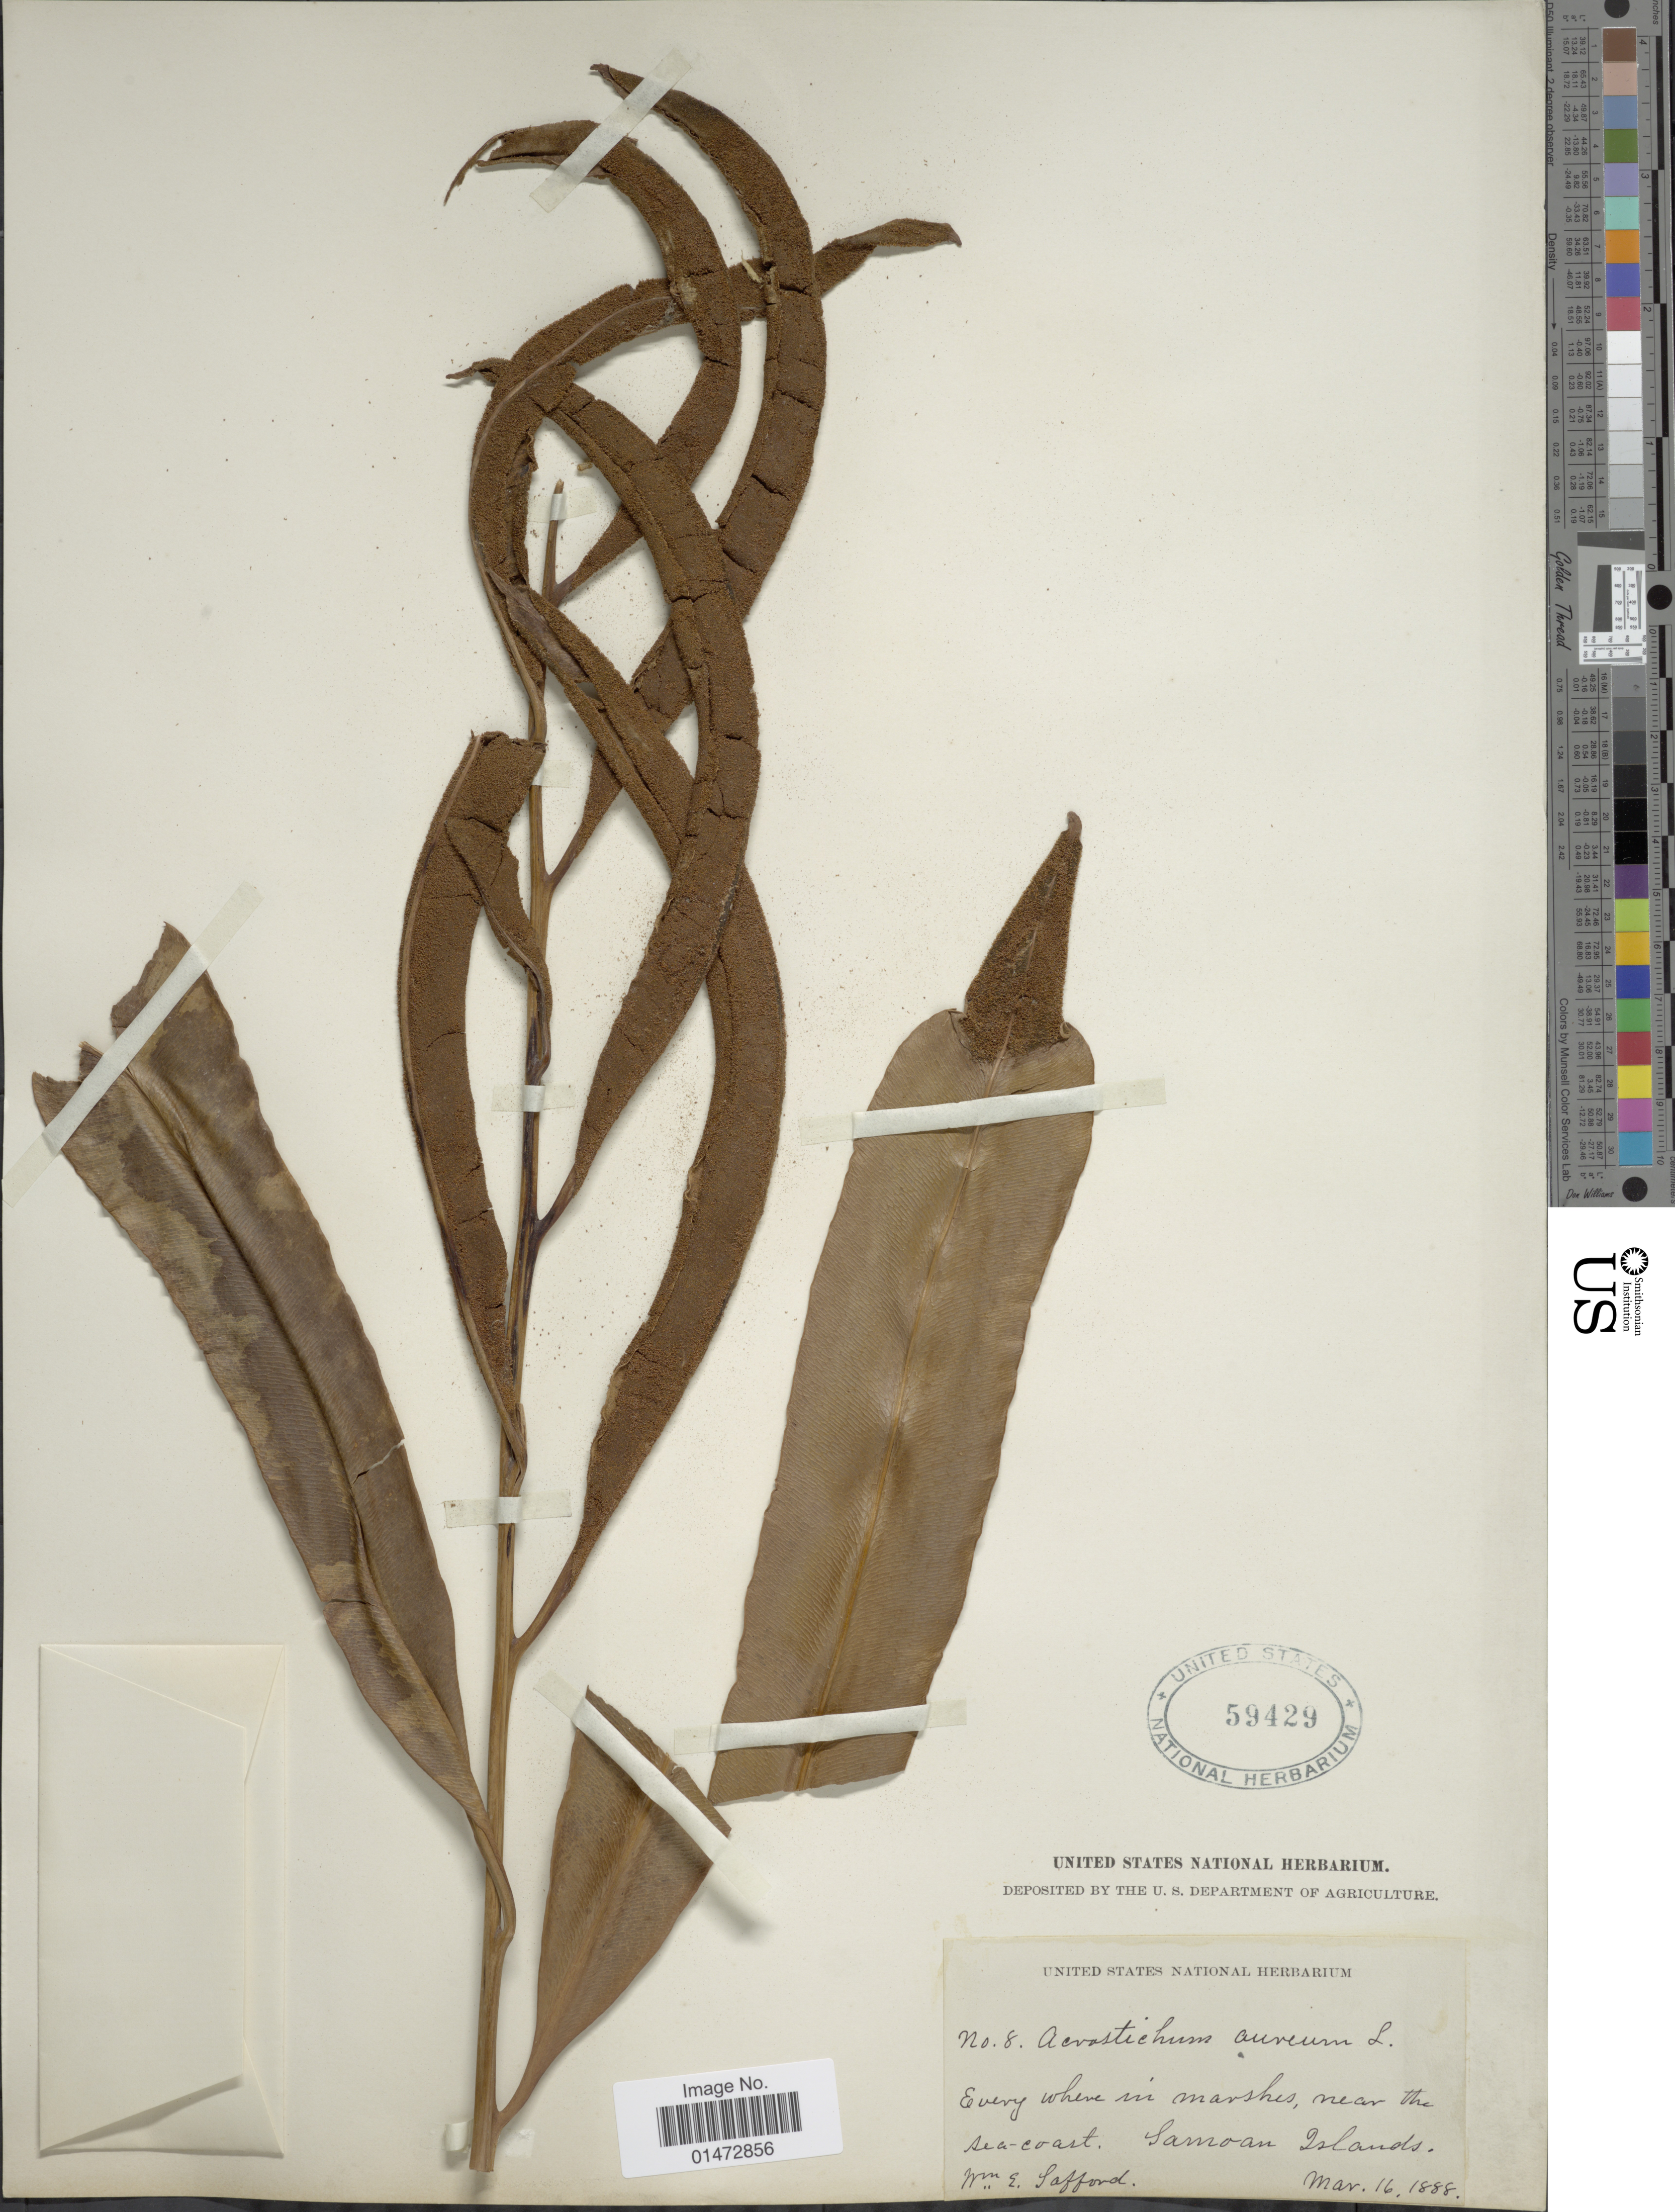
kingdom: Plantae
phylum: Tracheophyta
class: Polypodiopsida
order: Polypodiales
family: Pteridaceae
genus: Acrostichum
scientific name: Acrostichum aureum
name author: L.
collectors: W. E. Safford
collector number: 8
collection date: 1888-03-16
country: American Samoa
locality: Every where in marshes, near the sea-coast, Samoan Islands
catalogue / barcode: US 59429